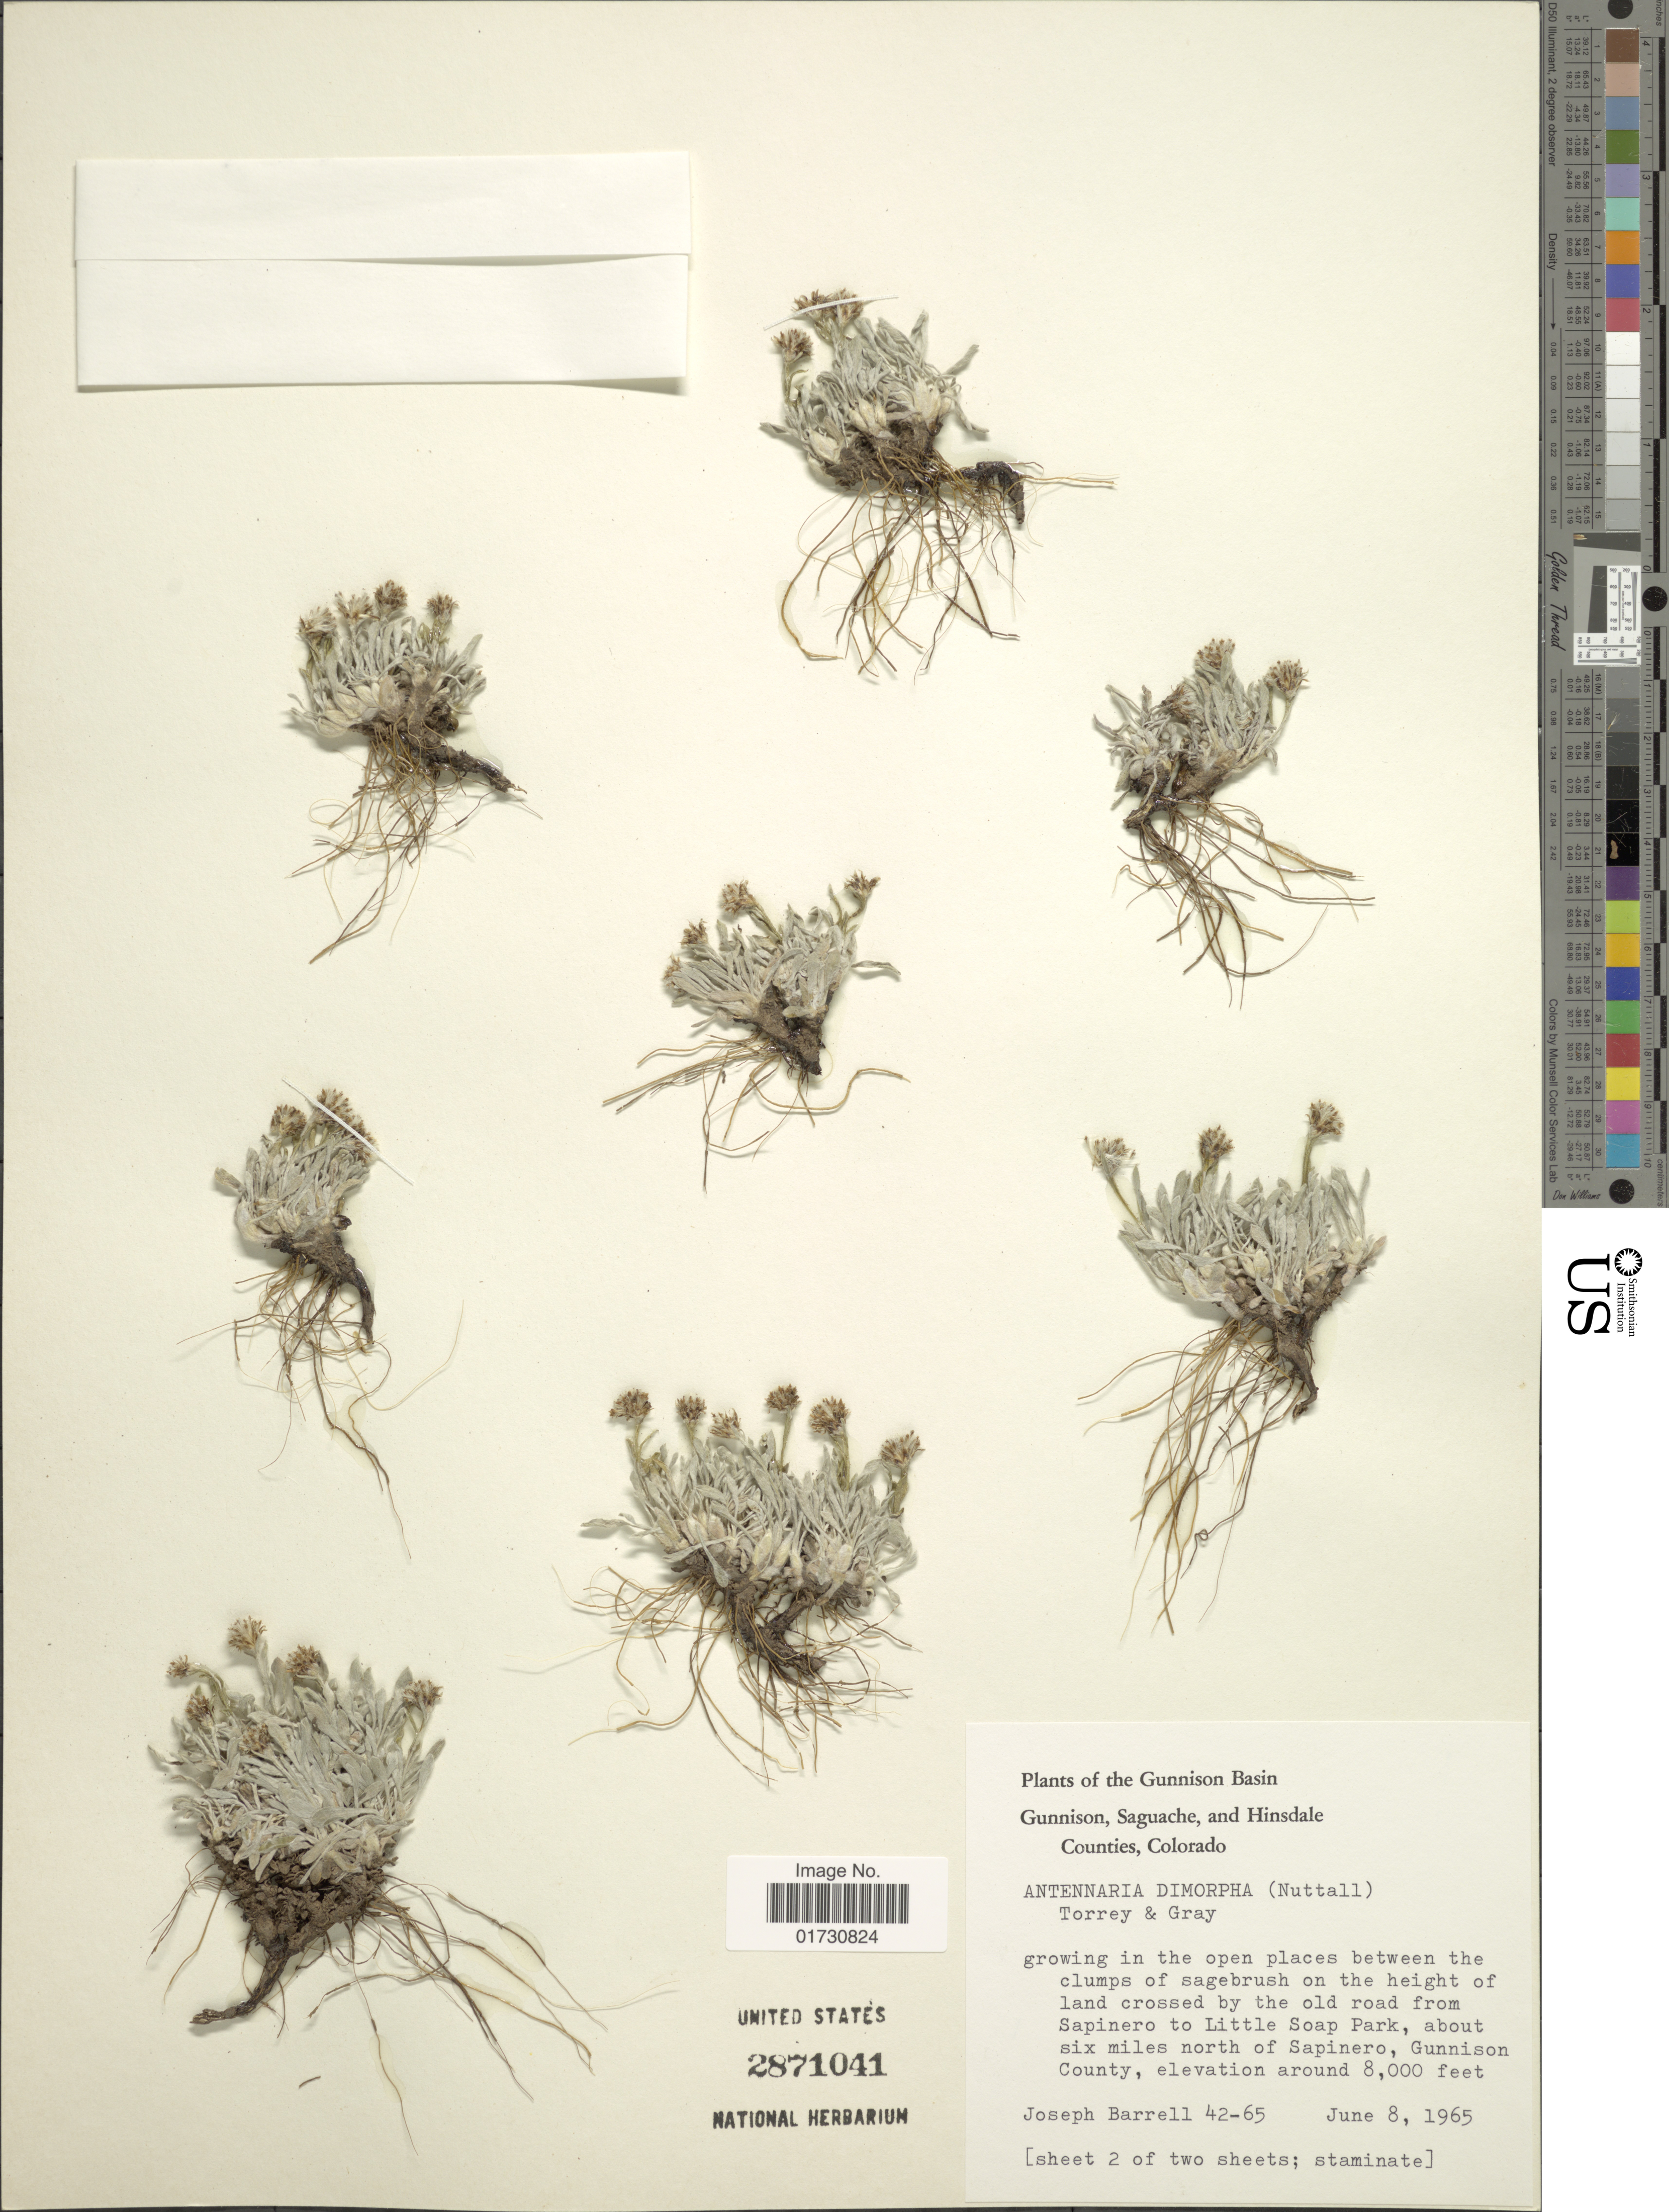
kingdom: Plantae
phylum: Tracheophyta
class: Magnoliopsida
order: Asterales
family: Asteraceae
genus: Antennaria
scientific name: Antennaria dimorpha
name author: (Nutt.) Torr. & A. Gray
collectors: J. Barrell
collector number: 42-65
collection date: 1965-06-08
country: United States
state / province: Colorado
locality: Gunnison Basin, height of land crossed by the old road from Sapinero to Little Soap Park, about six miles north of Sapinero, Gunnison County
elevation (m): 2438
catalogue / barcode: US 2871041